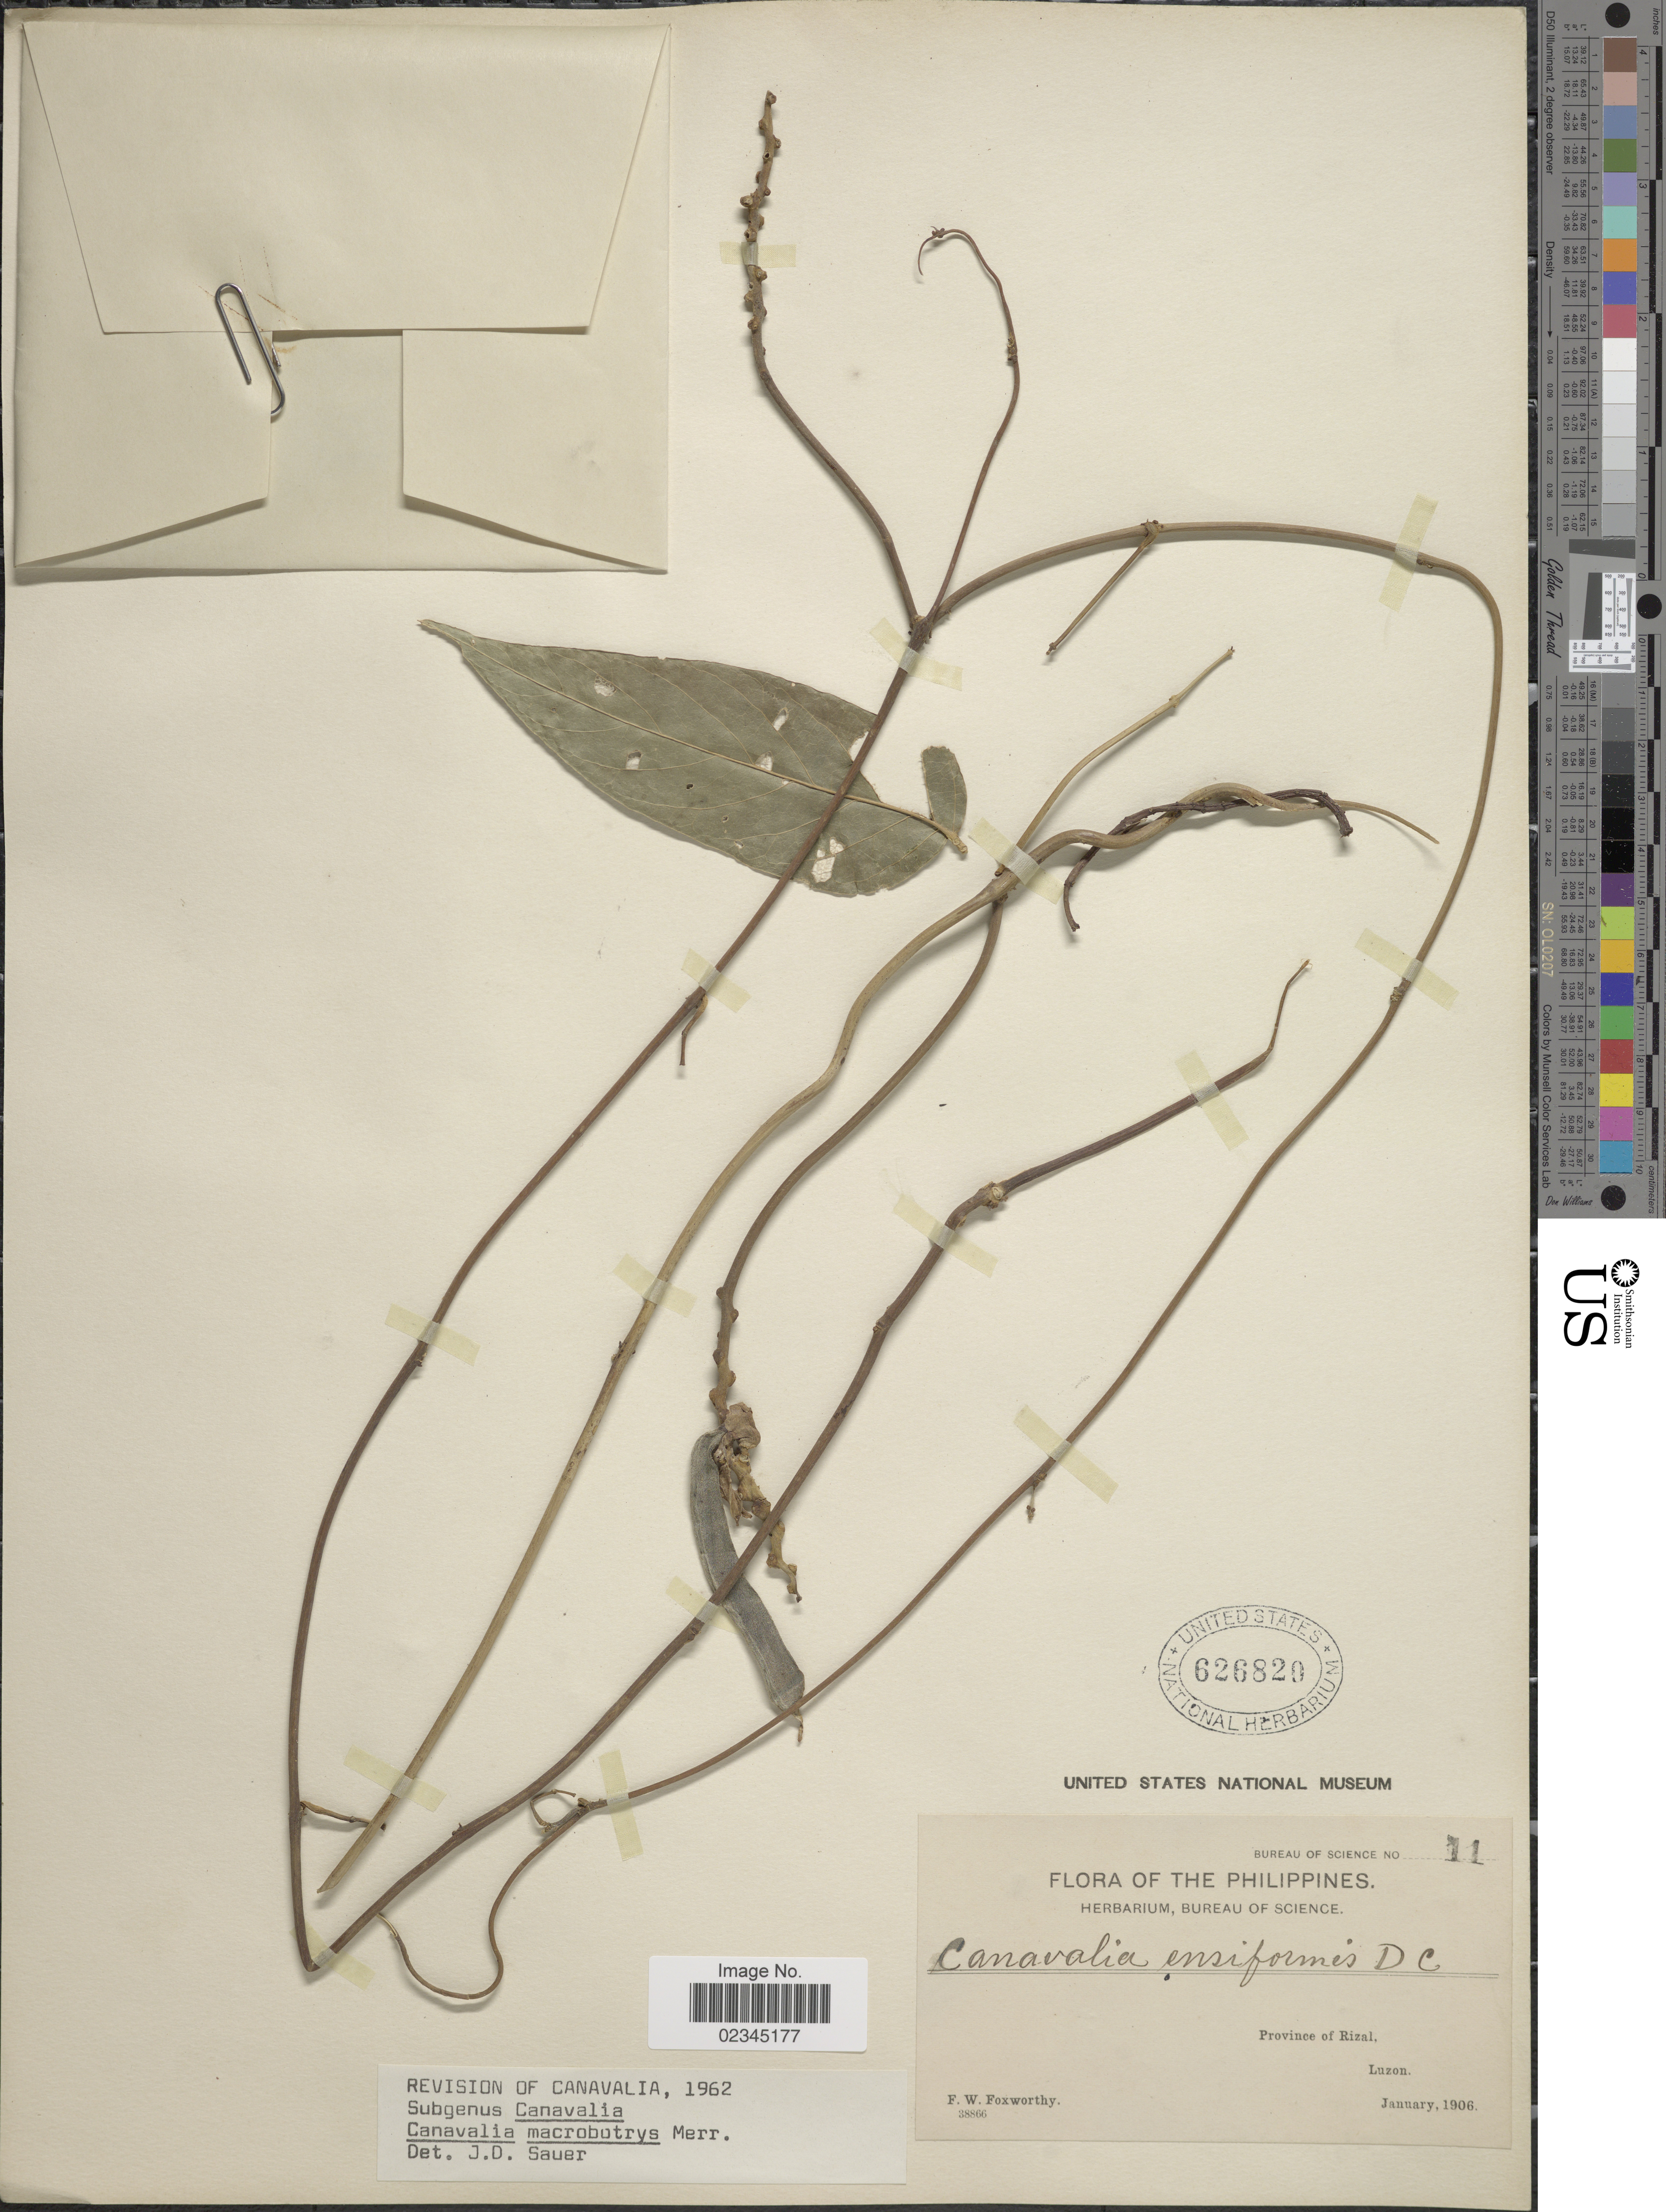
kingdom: Plantae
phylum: Tracheophyta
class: Magnoliopsida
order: Fabales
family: Fabaceae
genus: Canavalia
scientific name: Canavalia macrobotrys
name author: Merr.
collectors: F. W. Foxworthy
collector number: Bureau of Science 11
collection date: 1906-01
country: Philippines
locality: Province of Rizal, Luzon.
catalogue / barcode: US 626820